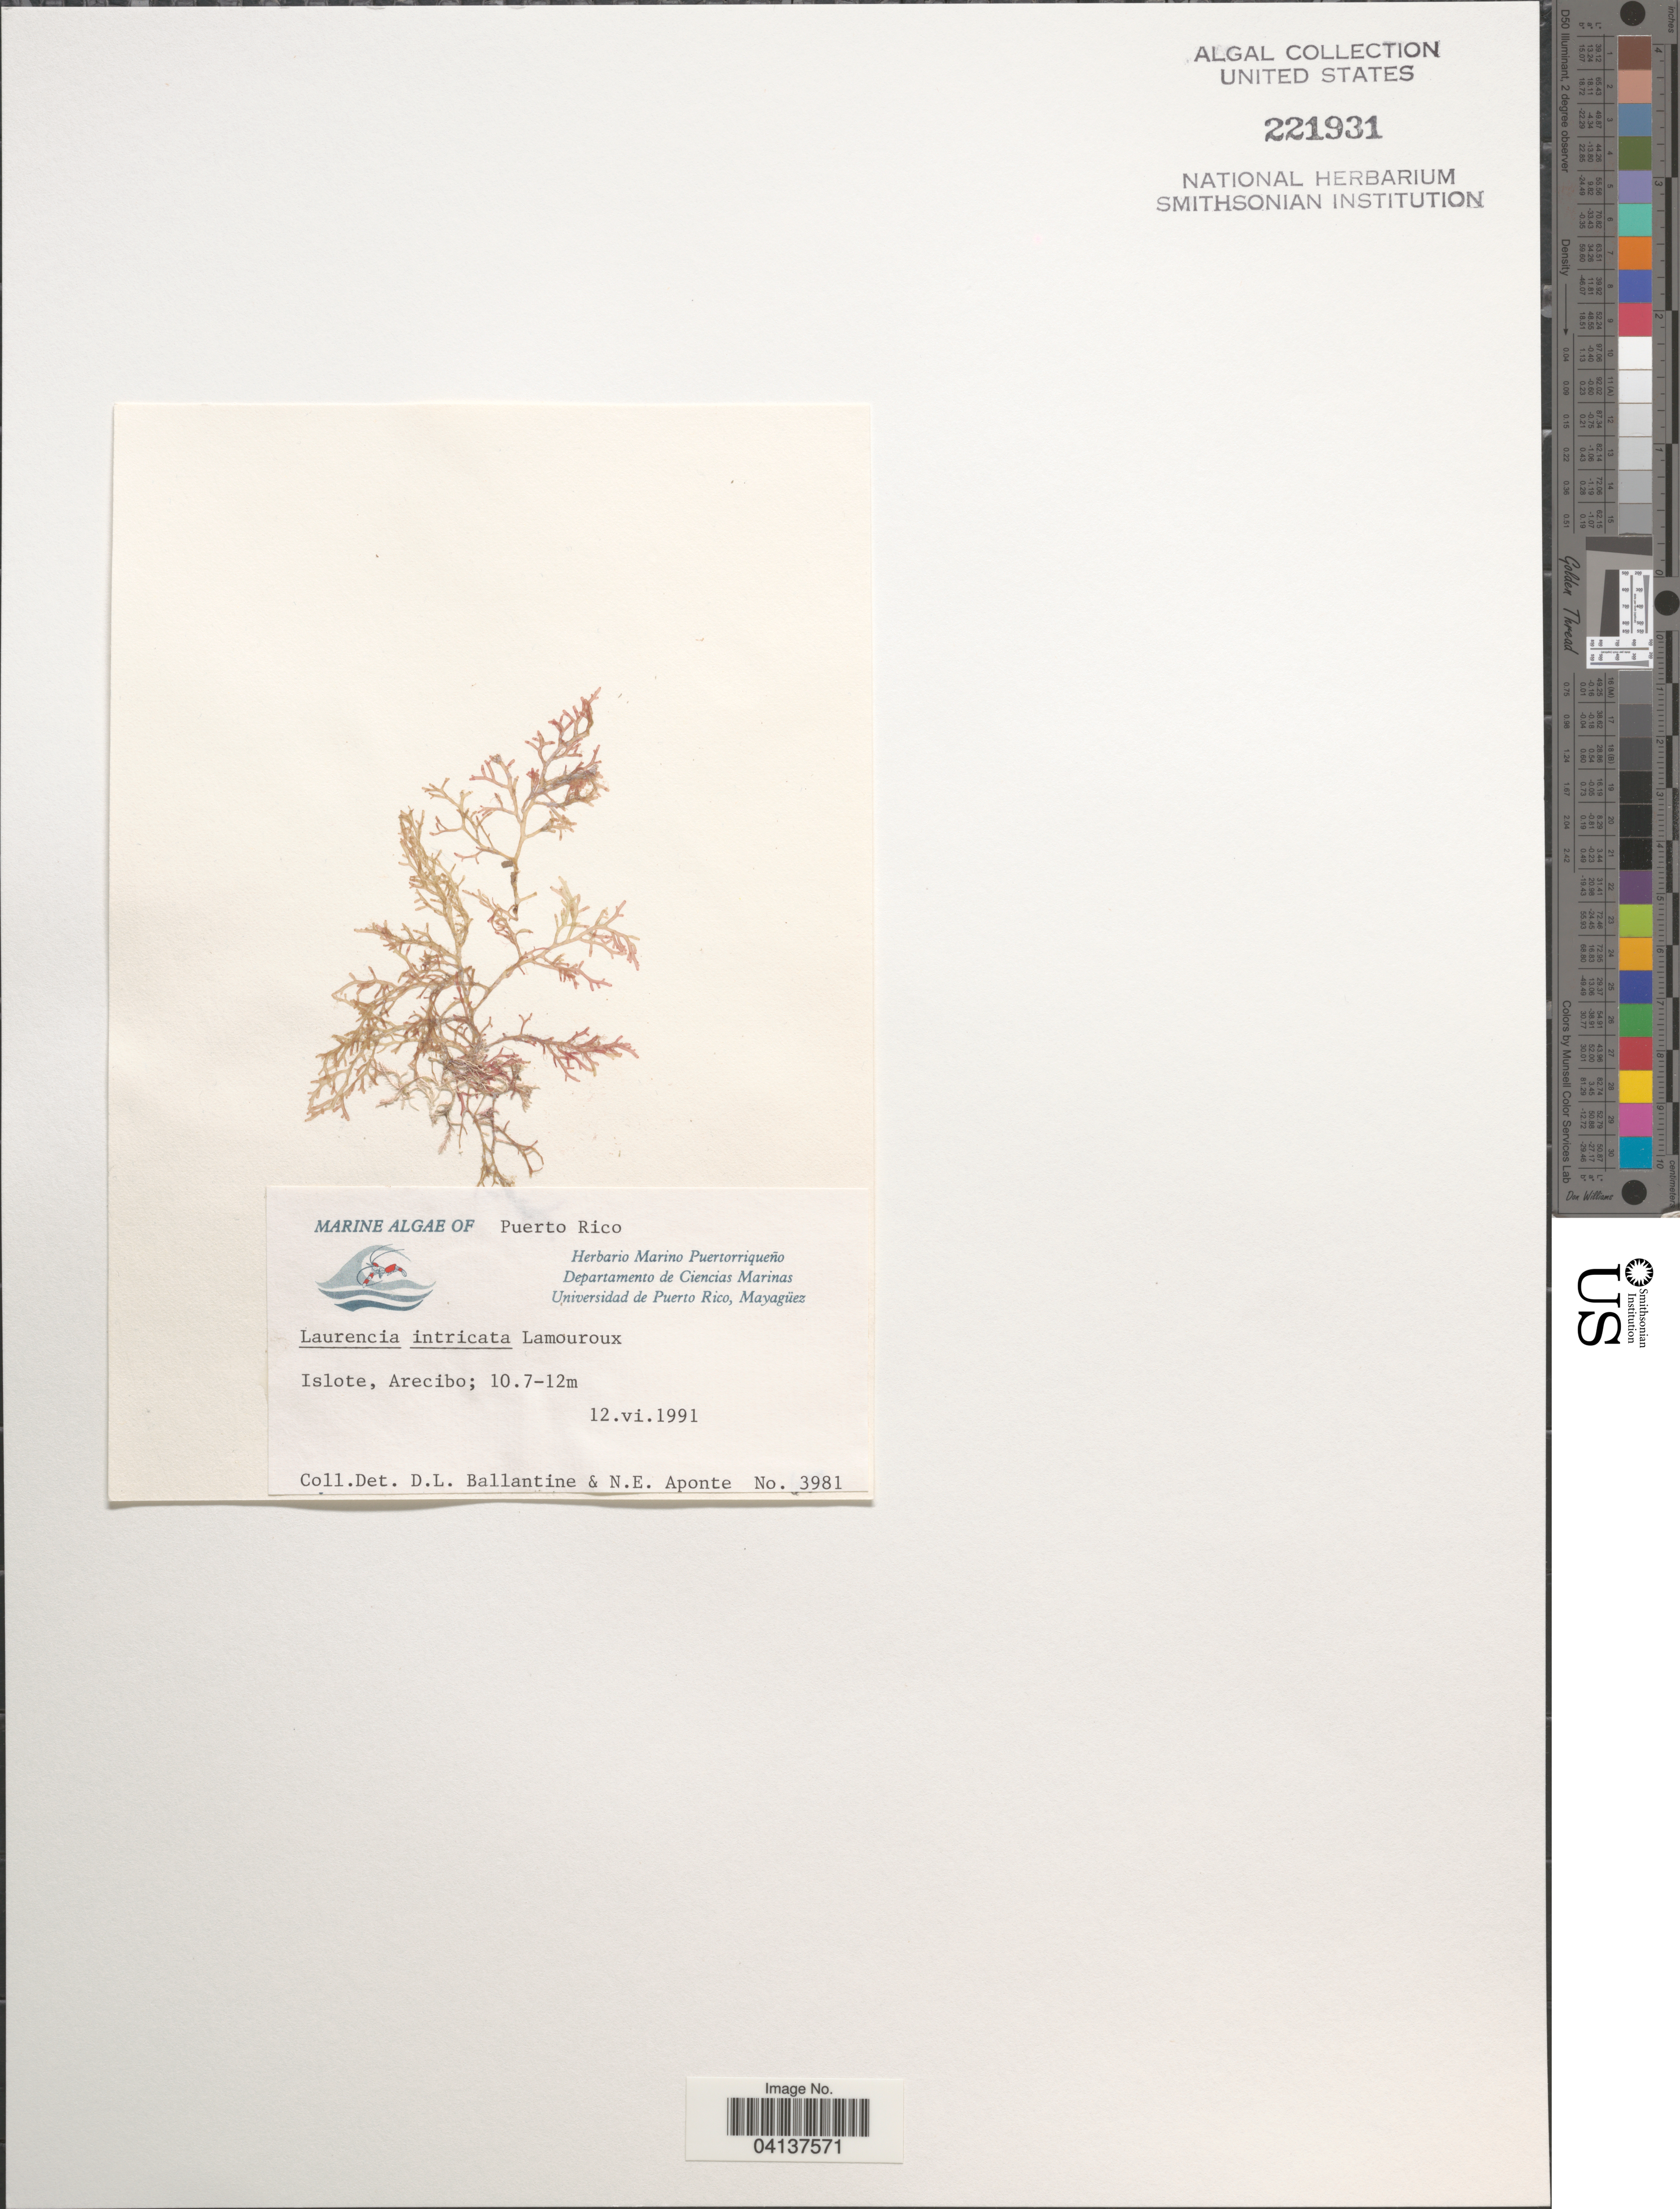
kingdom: Plantae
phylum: Rhodophyta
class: Florideophyceae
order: Ceramiales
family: Rhodomelaceae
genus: Laurencia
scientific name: Laurencia intricata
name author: J.V.Lamouroux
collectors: D.L. Ballantine & N. E. Aponte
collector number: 3981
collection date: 1991-06-12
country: Puerto Rico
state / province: Arecibo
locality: Islote.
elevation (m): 10.7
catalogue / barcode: US 221931